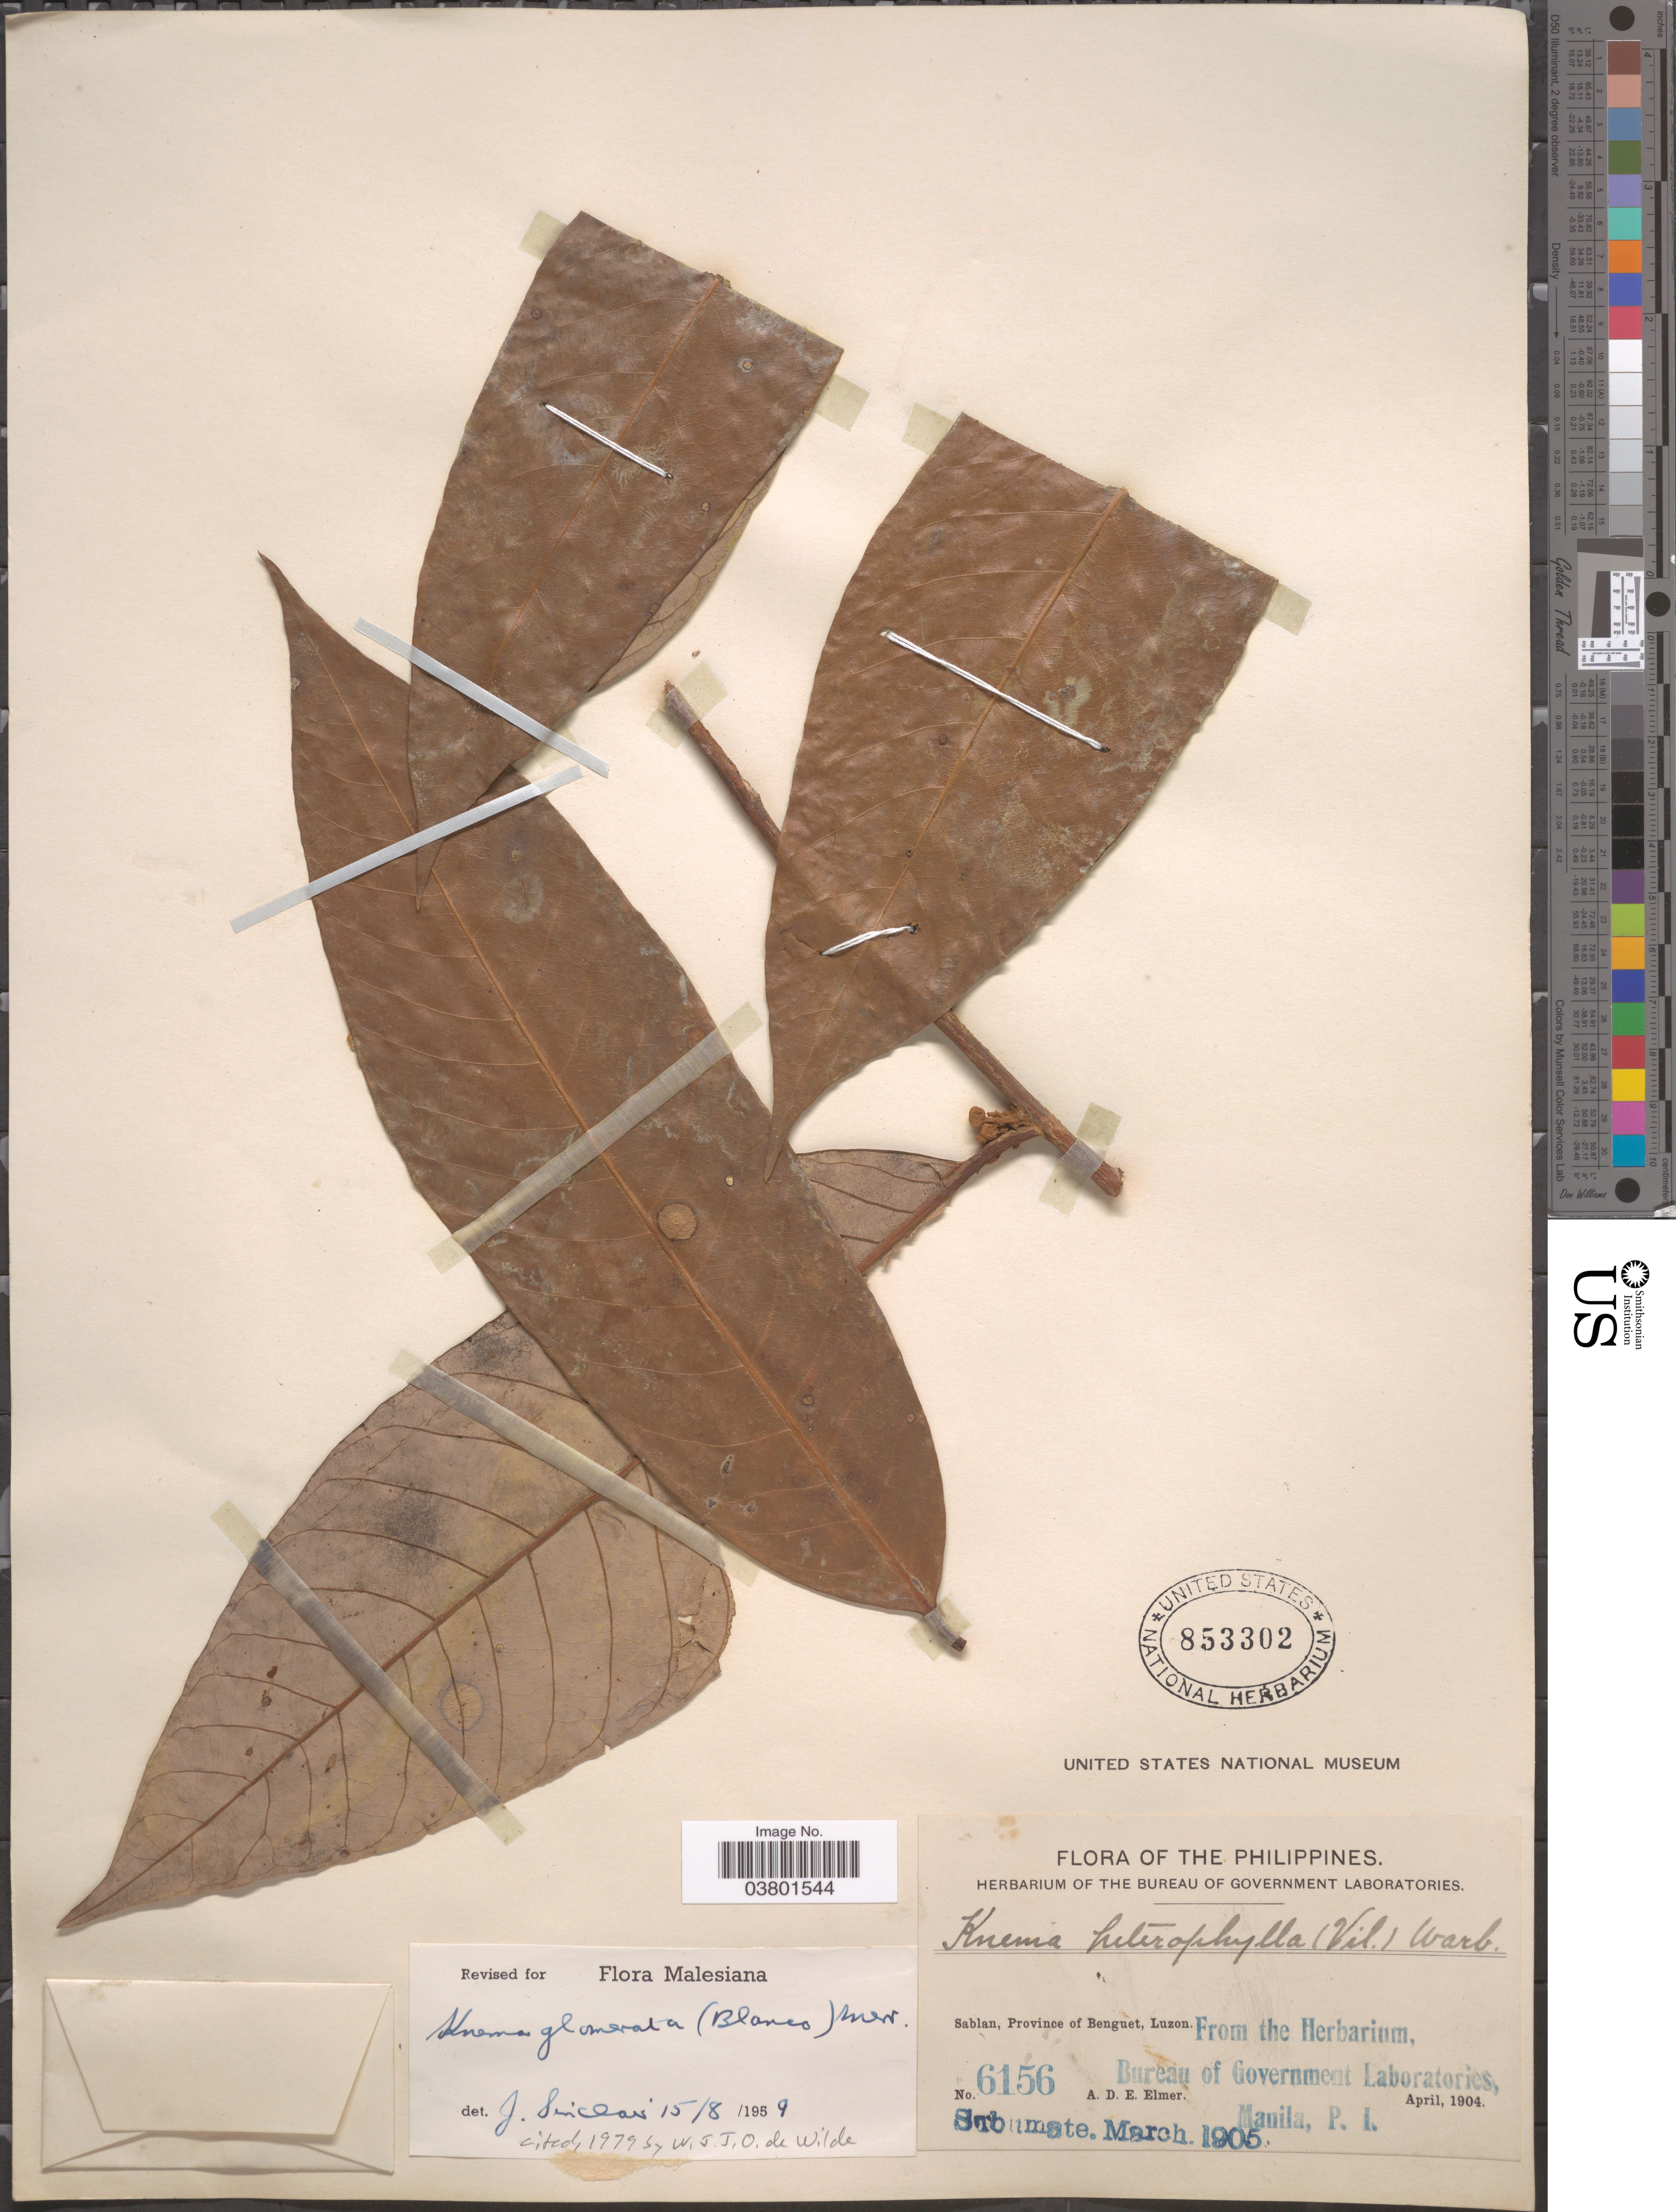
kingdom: Plantae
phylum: Tracheophyta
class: Magnoliopsida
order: Magnoliales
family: Myristicaceae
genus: Knema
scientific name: Knema glomerata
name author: (Blanco) Merr.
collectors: A. D. E. Elmer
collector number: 6156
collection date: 1904-04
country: Philippines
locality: Sablan, Province of Benguet, Luzon.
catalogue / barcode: US 853302